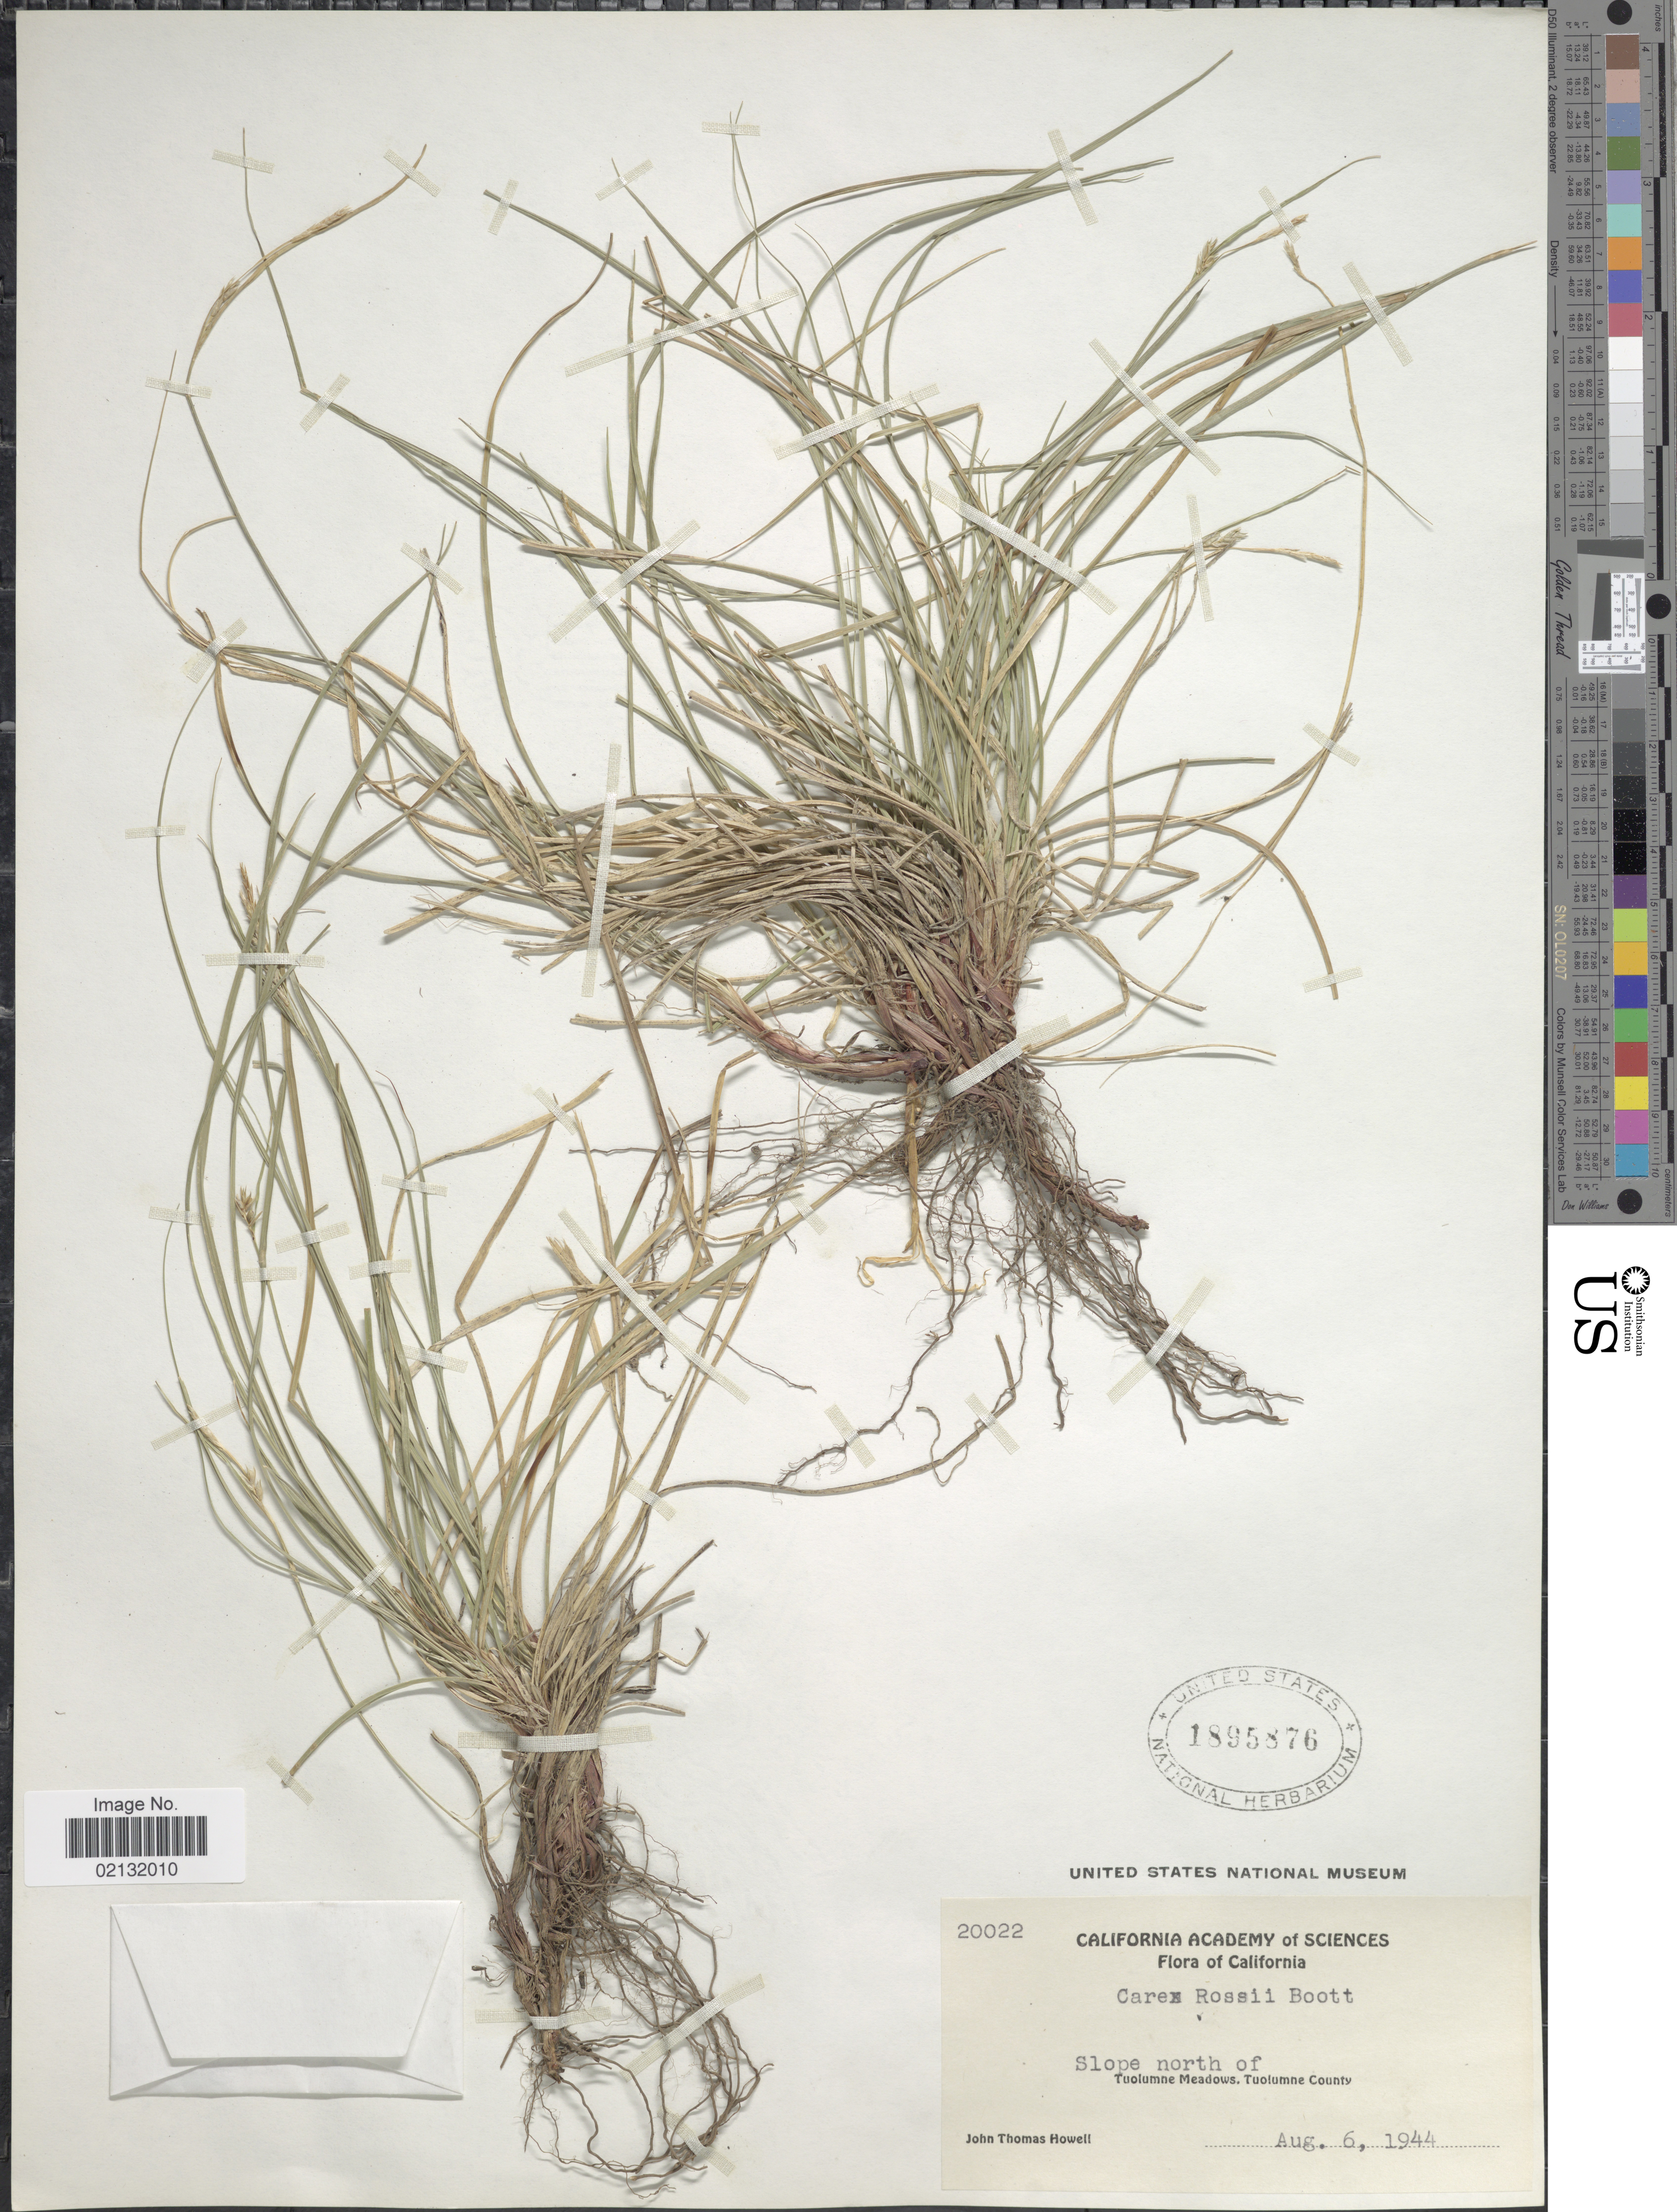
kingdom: Plantae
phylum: Tracheophyta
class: Liliopsida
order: Poales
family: Cyperaceae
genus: Carex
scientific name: Carex rossii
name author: Boott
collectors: J. T. Howell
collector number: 20022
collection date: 1944-08-06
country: United States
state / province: California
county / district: Tuolumne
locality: Slope north of Tuolumne Meadows, Tuolumne County.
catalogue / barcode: US 1895876